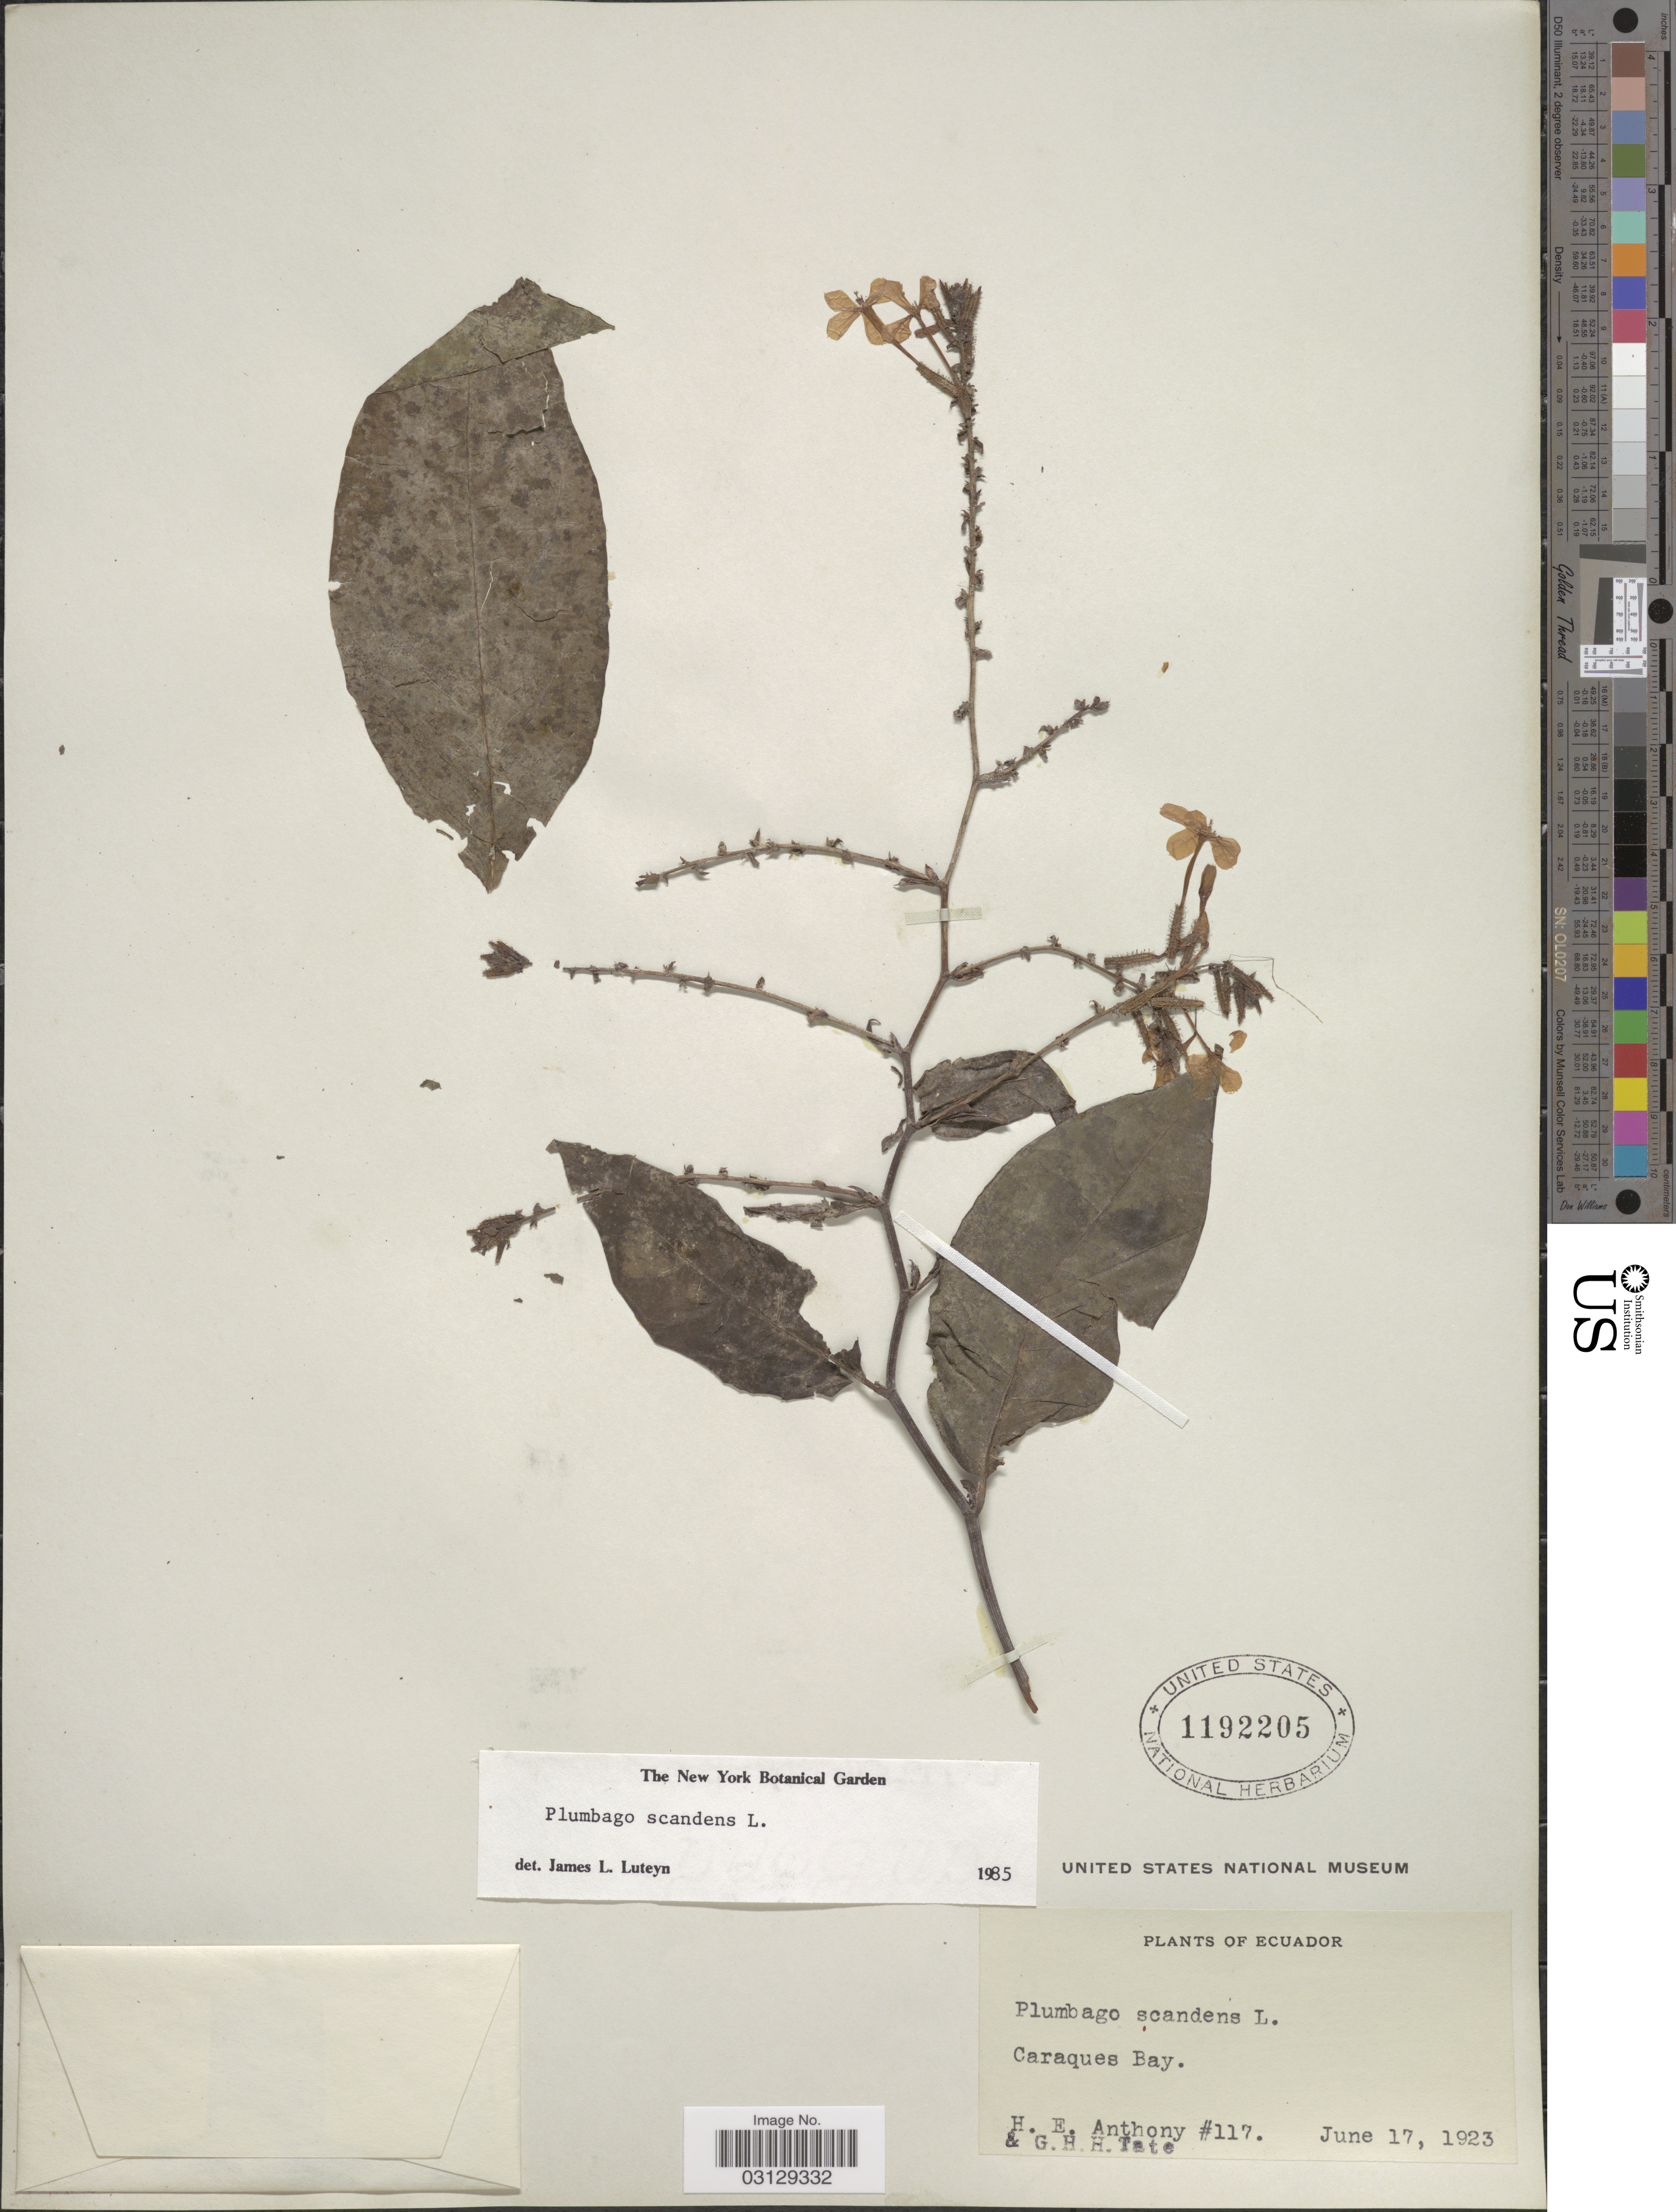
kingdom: Plantae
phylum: Tracheophyta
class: Magnoliopsida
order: Caryophyllales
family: Plumbaginaceae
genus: Plumbago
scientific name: Plumbago scandens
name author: L.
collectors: H. E. Anthony & G. H. H.Tate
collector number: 117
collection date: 1923-06-17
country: Ecuador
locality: Caraques Bay.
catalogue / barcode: US 1192205